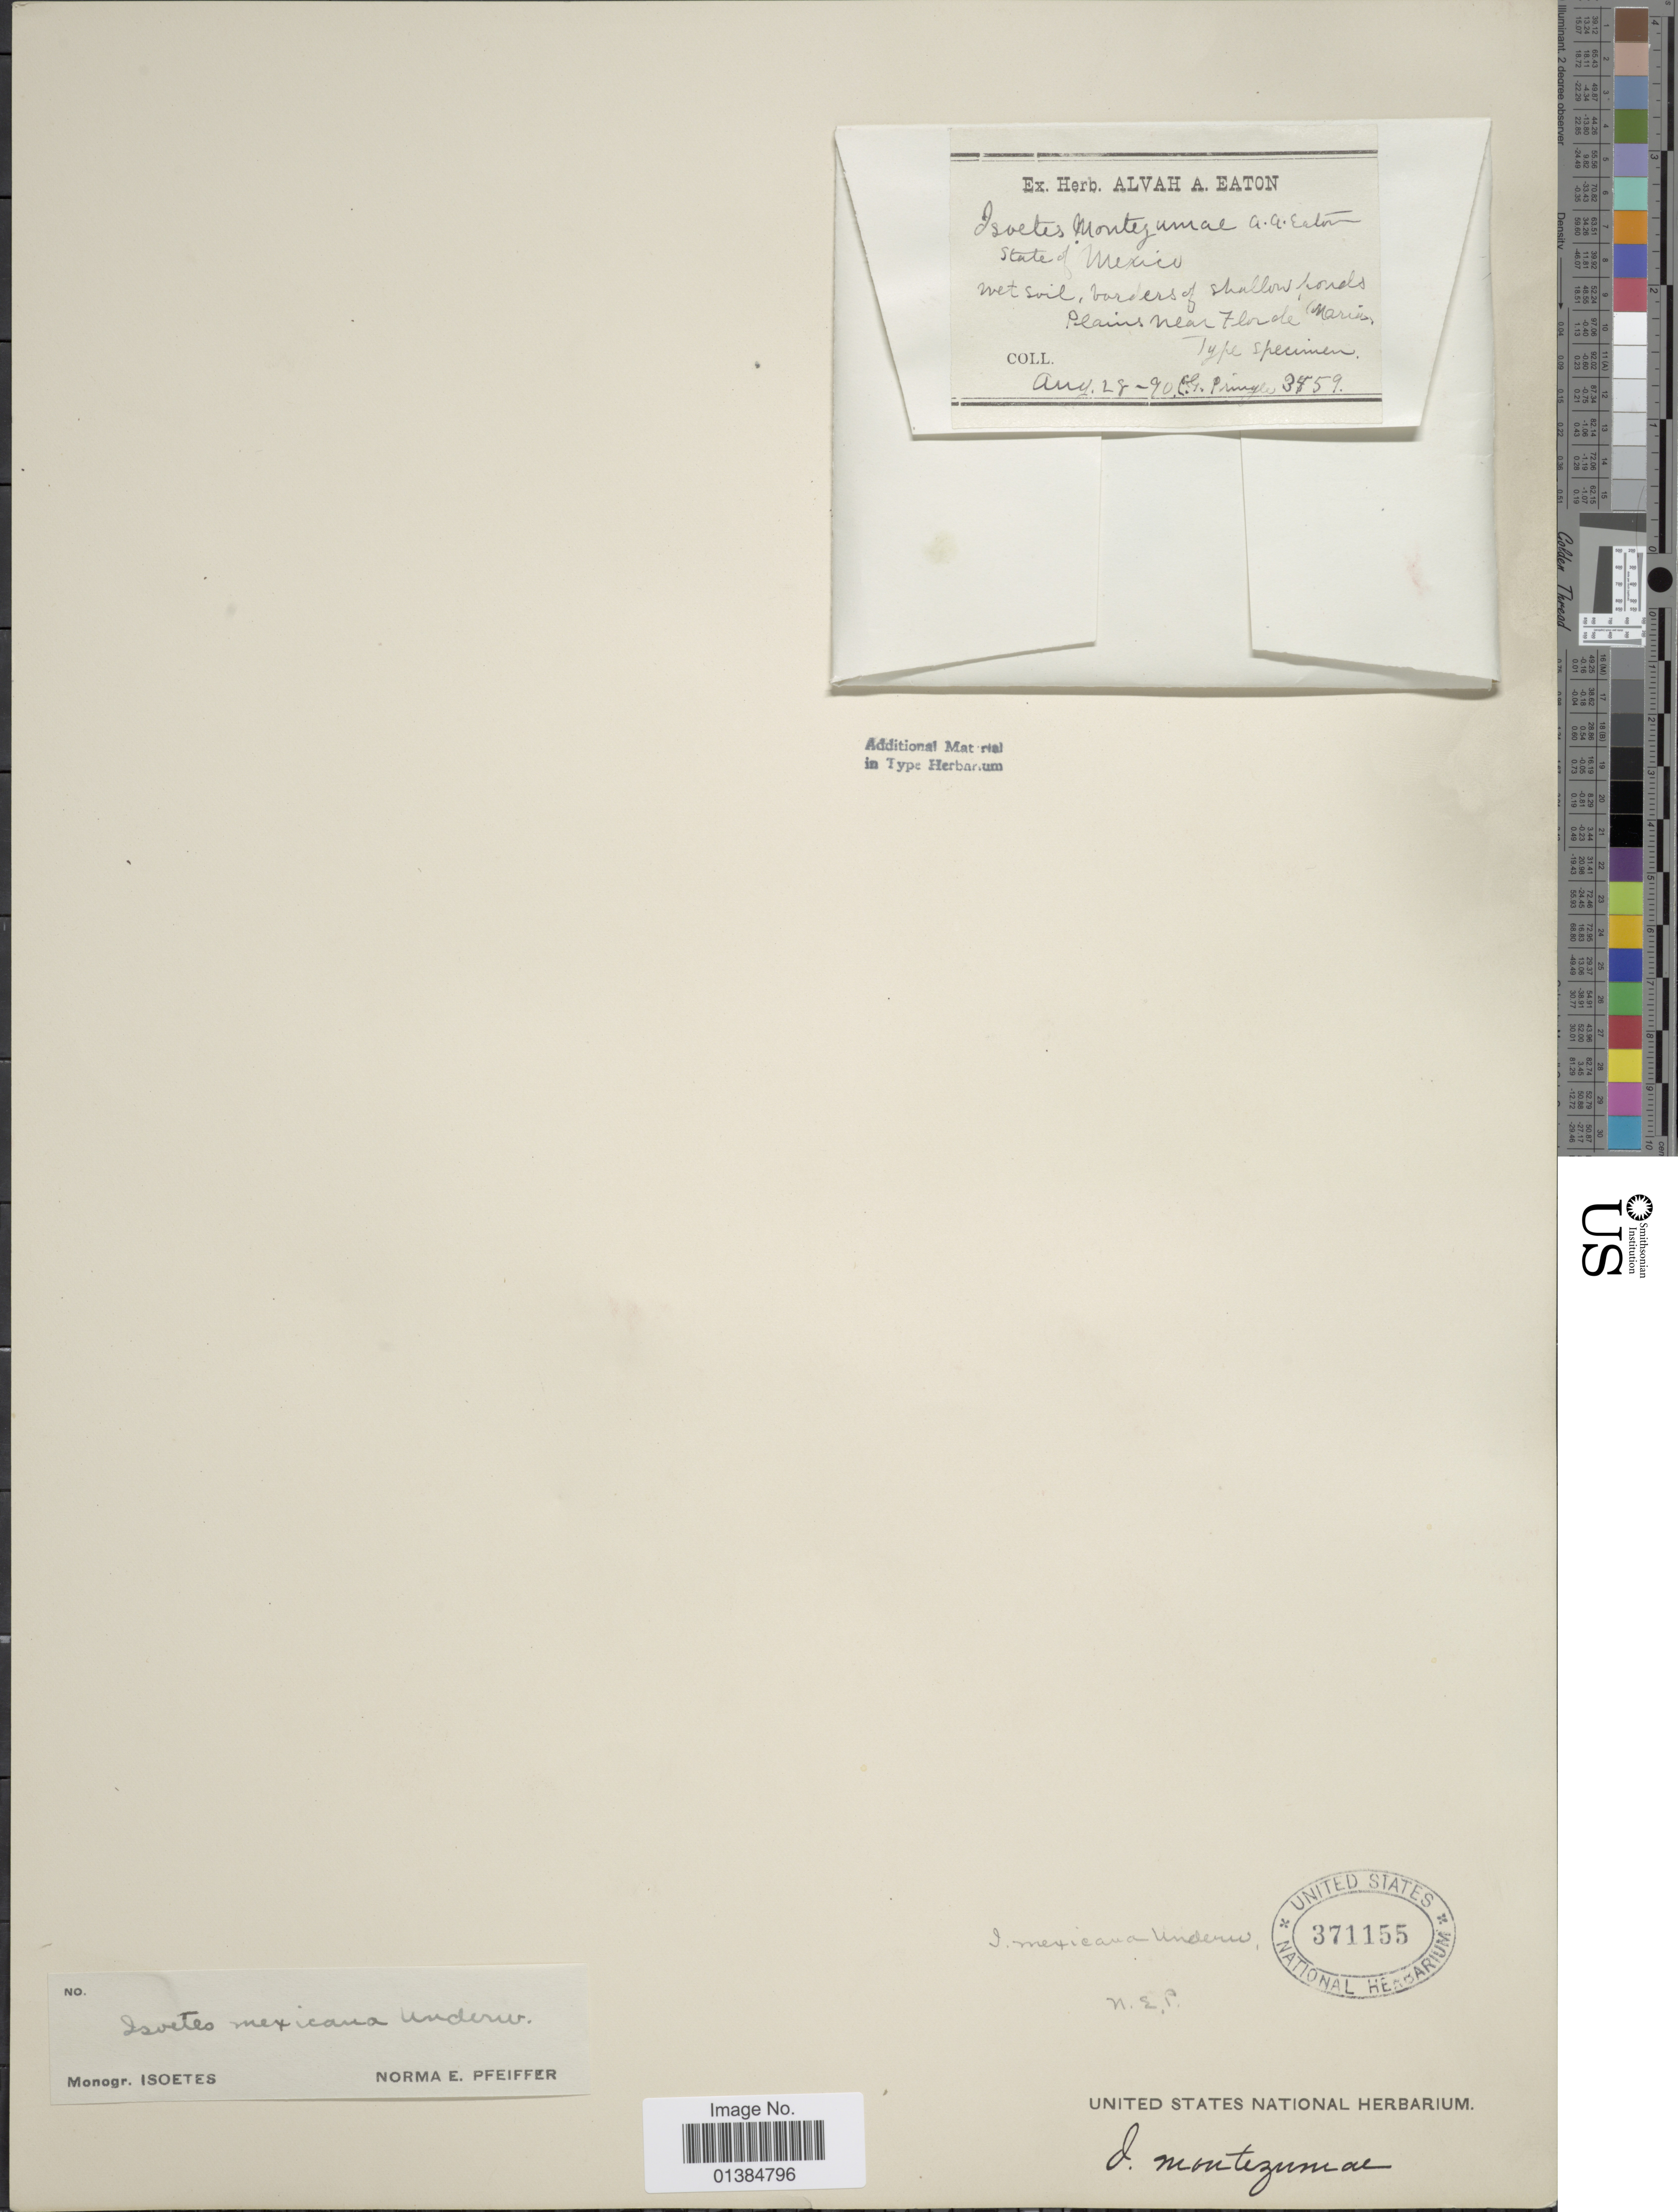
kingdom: Plantae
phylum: Tracheophyta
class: Lycopodiopsida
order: Isoetales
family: Isoetaceae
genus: Isoetes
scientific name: Isoetes montezumae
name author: A.A. Eaton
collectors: C. G. Pringle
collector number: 3459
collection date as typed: Transcribed d/m/y: 28/8/90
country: Mexico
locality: Wet soil, borders of shallow ponds, plains near Flor de Maria.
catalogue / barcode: US 371155